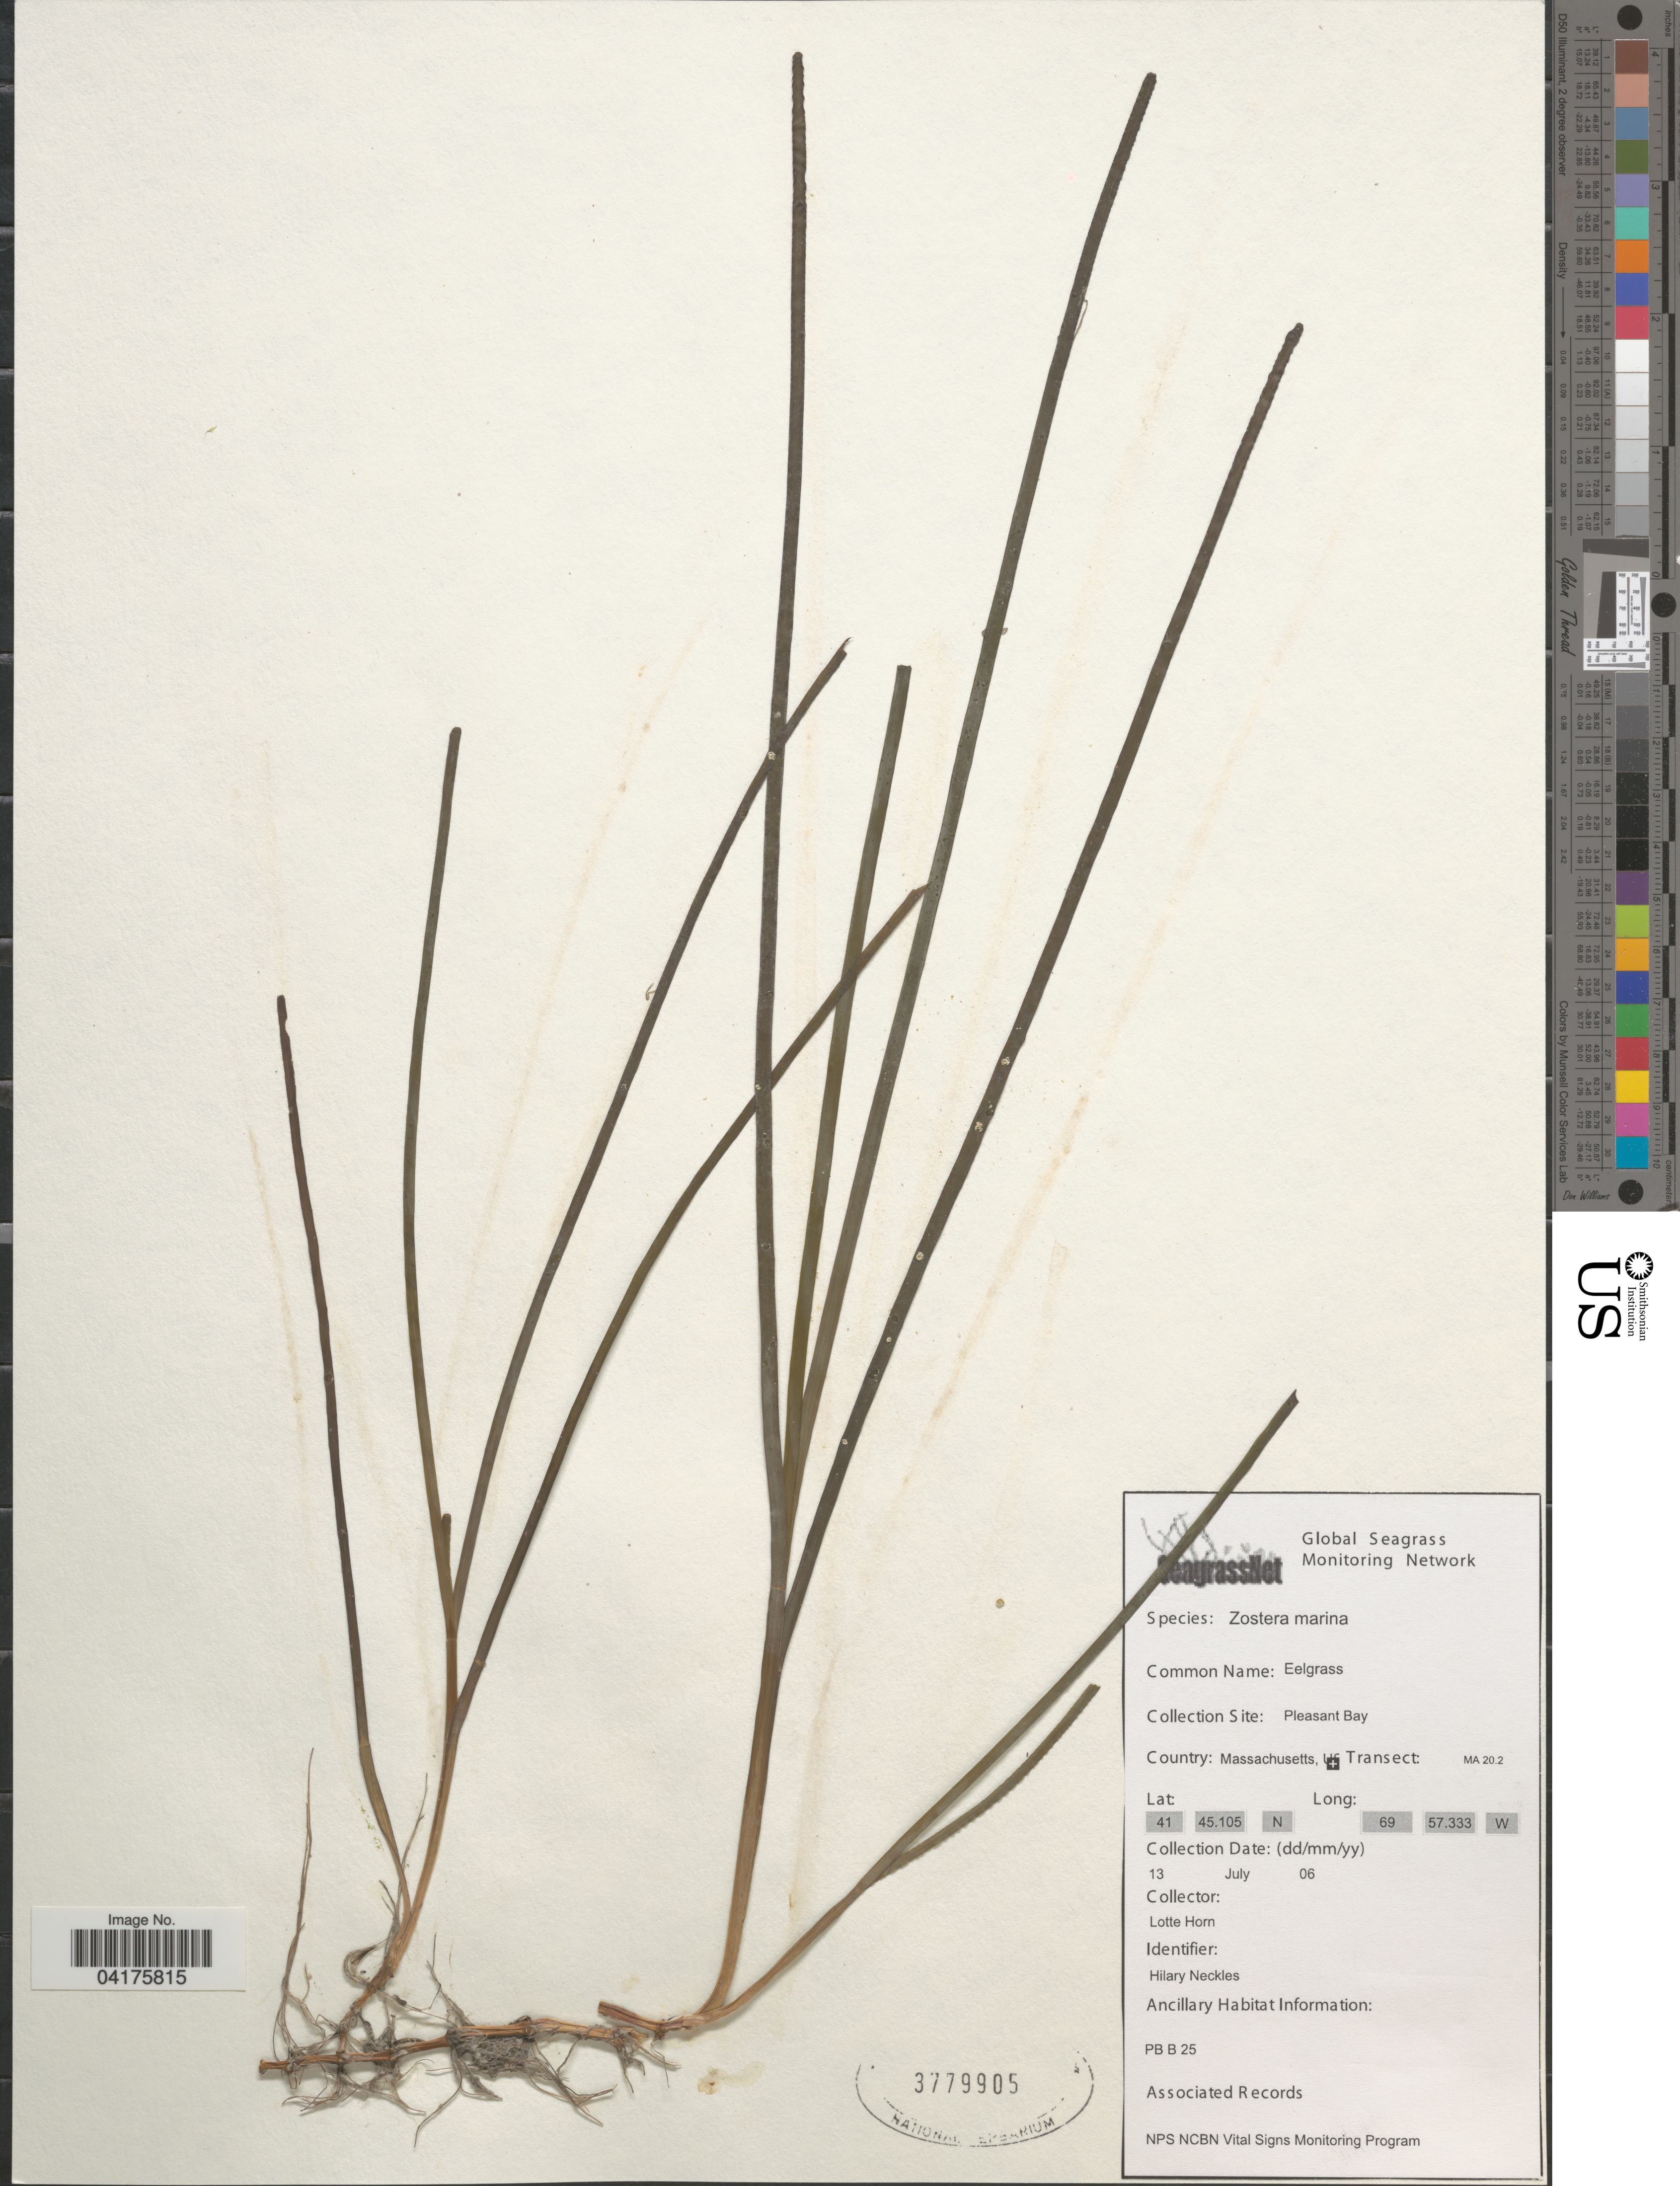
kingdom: Plantae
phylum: Tracheophyta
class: Liliopsida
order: Alismatales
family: Zosteraceae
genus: Zostera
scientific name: Zostera marina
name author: L.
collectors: L. Horn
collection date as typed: Transcribed d/m/y: 13/7/6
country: United States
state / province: Massachusetts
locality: Pleasant Bay.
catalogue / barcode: US 3779905